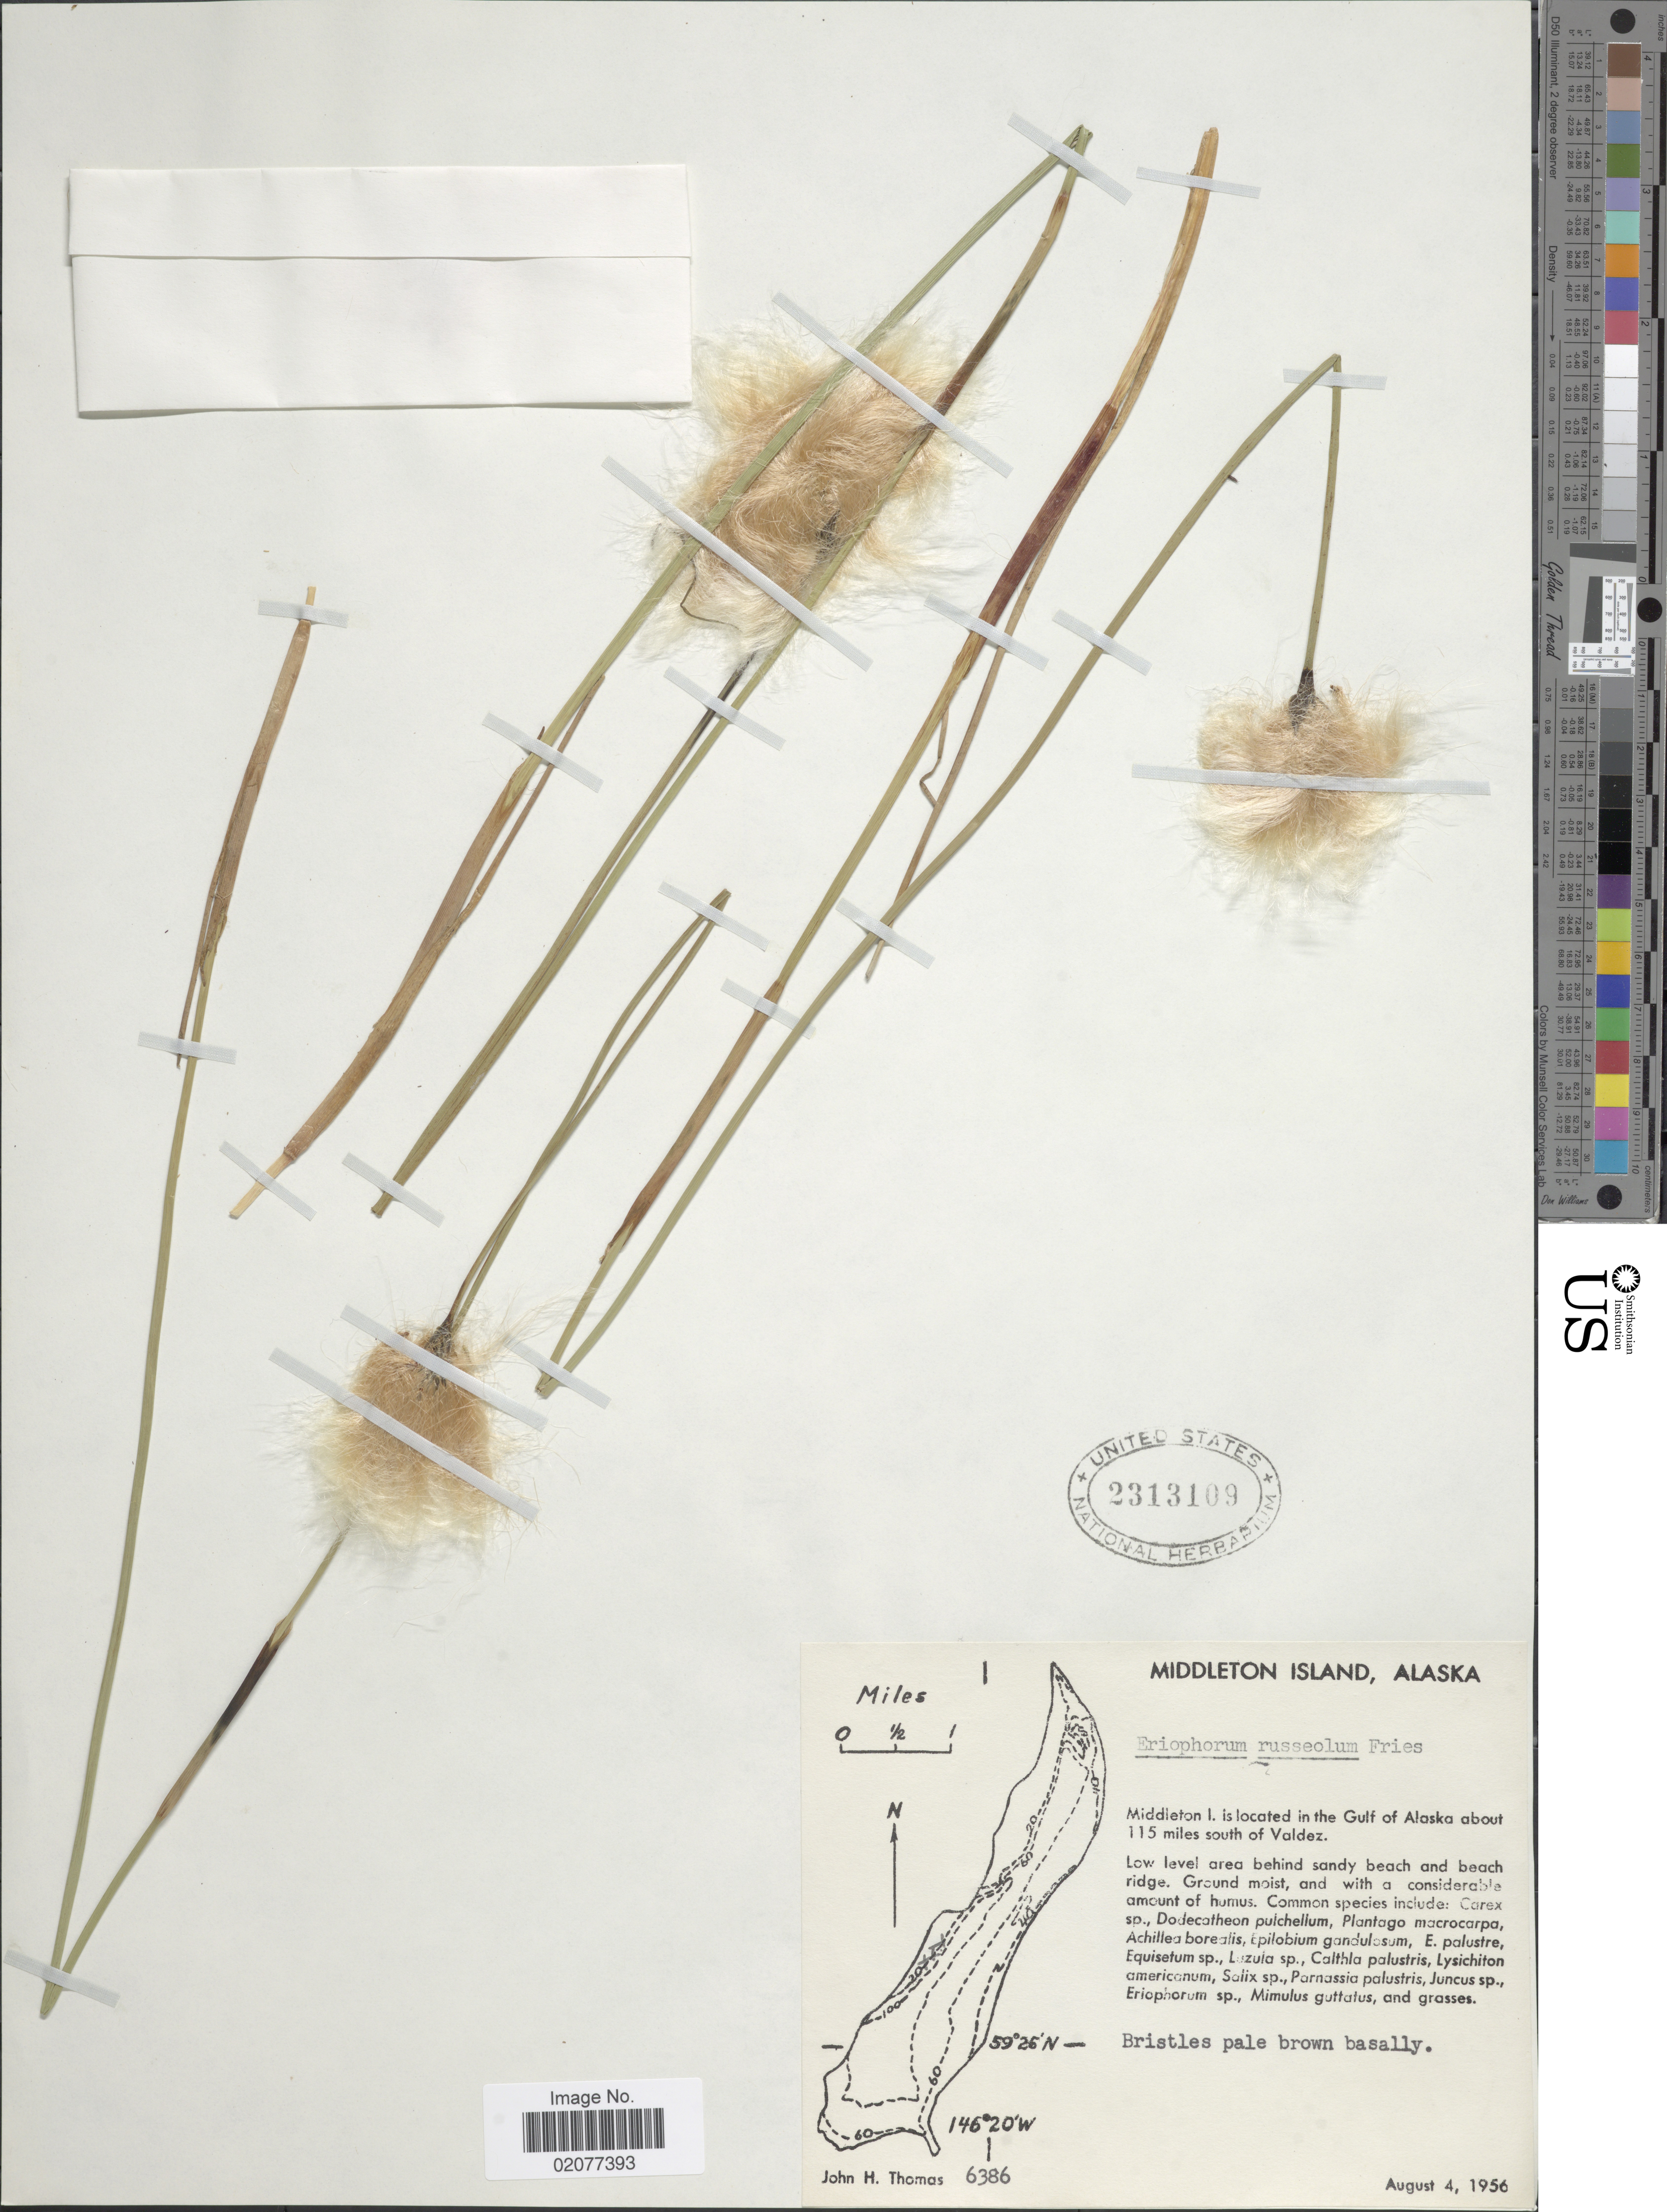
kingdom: Plantae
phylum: Tracheophyta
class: Liliopsida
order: Poales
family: Cyperaceae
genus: Eriophorum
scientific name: Eriophorum chamissonis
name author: C.A. Mey.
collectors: J. H. Thomas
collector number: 6386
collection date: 1956-08-04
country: United States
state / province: Alaska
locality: Middleton Island, Alaska. Middleton I. is located in the Gulf of Alaska about 115 miles south of Valdez.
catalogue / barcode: US 2313109